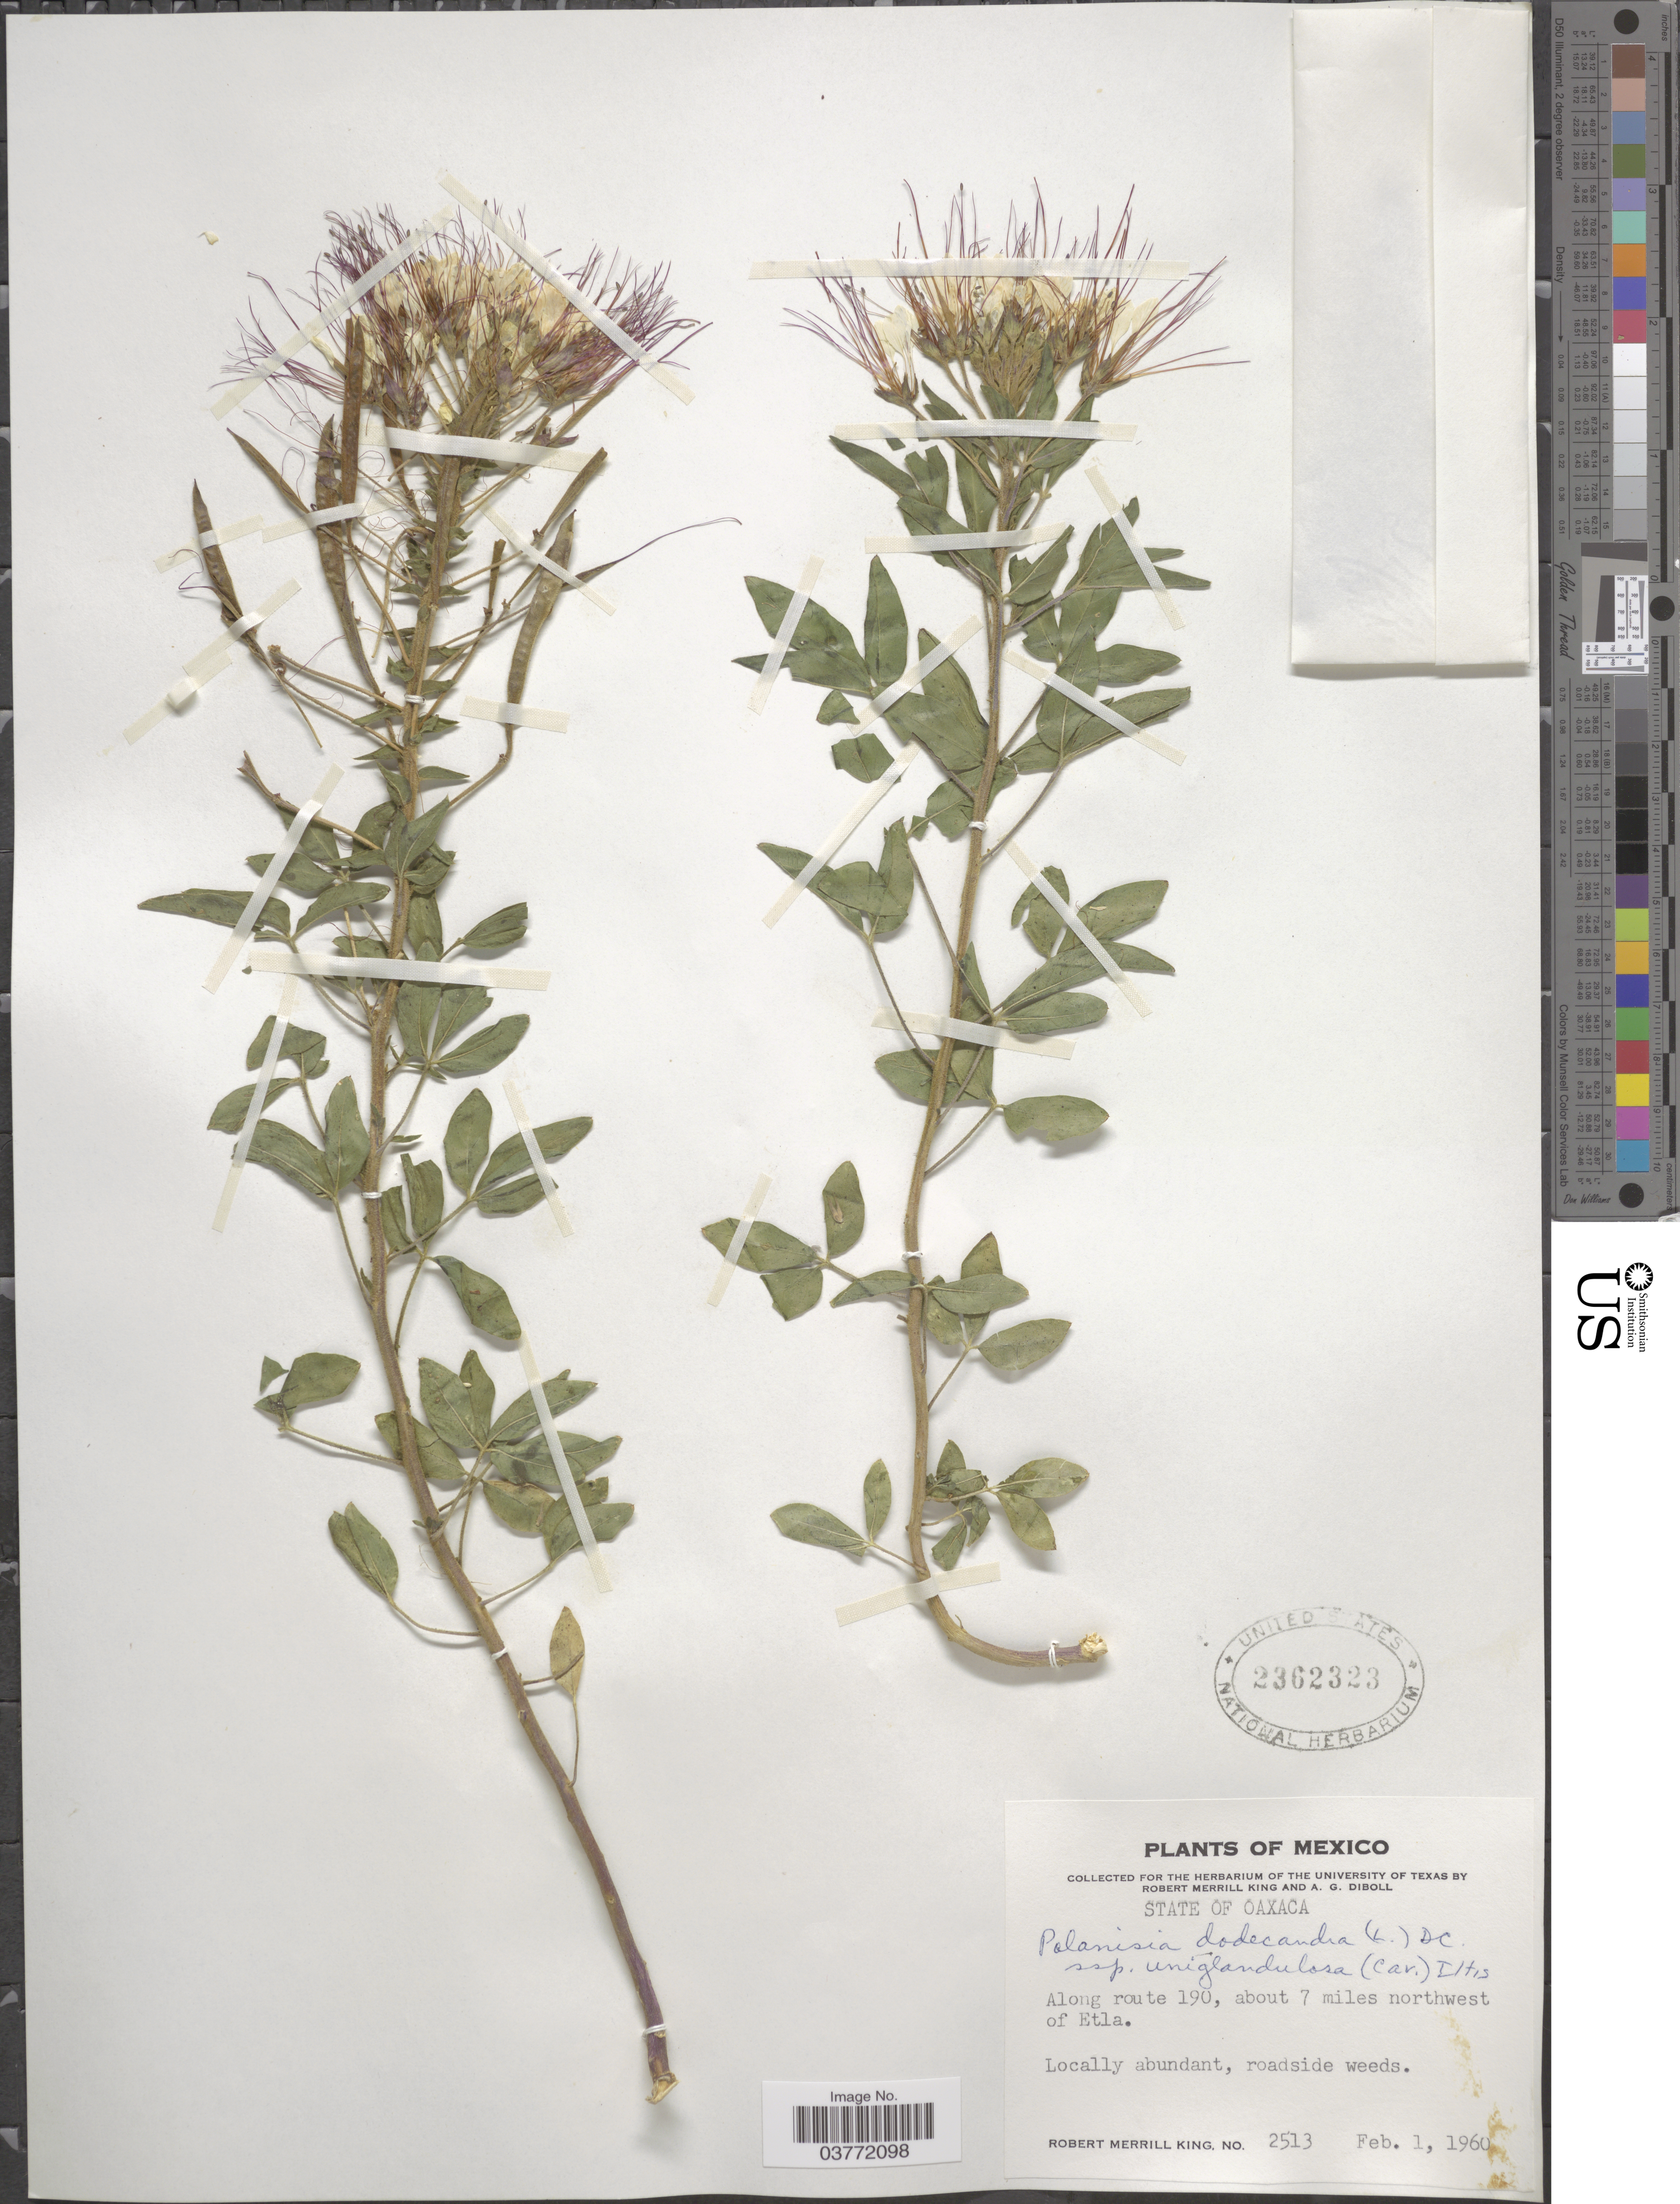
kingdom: Plantae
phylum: Tracheophyta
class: Magnoliopsida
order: Brassicales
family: Cleomaceae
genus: Polanisia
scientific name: Polanisia uniglandulosa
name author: (Cav.) DC.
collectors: R. M. King & A. Diboll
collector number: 2513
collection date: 1960-02-01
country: Mexico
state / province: Oaxaca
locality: Along route 190, about 7 miles northwest of Etla.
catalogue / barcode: US 2362323